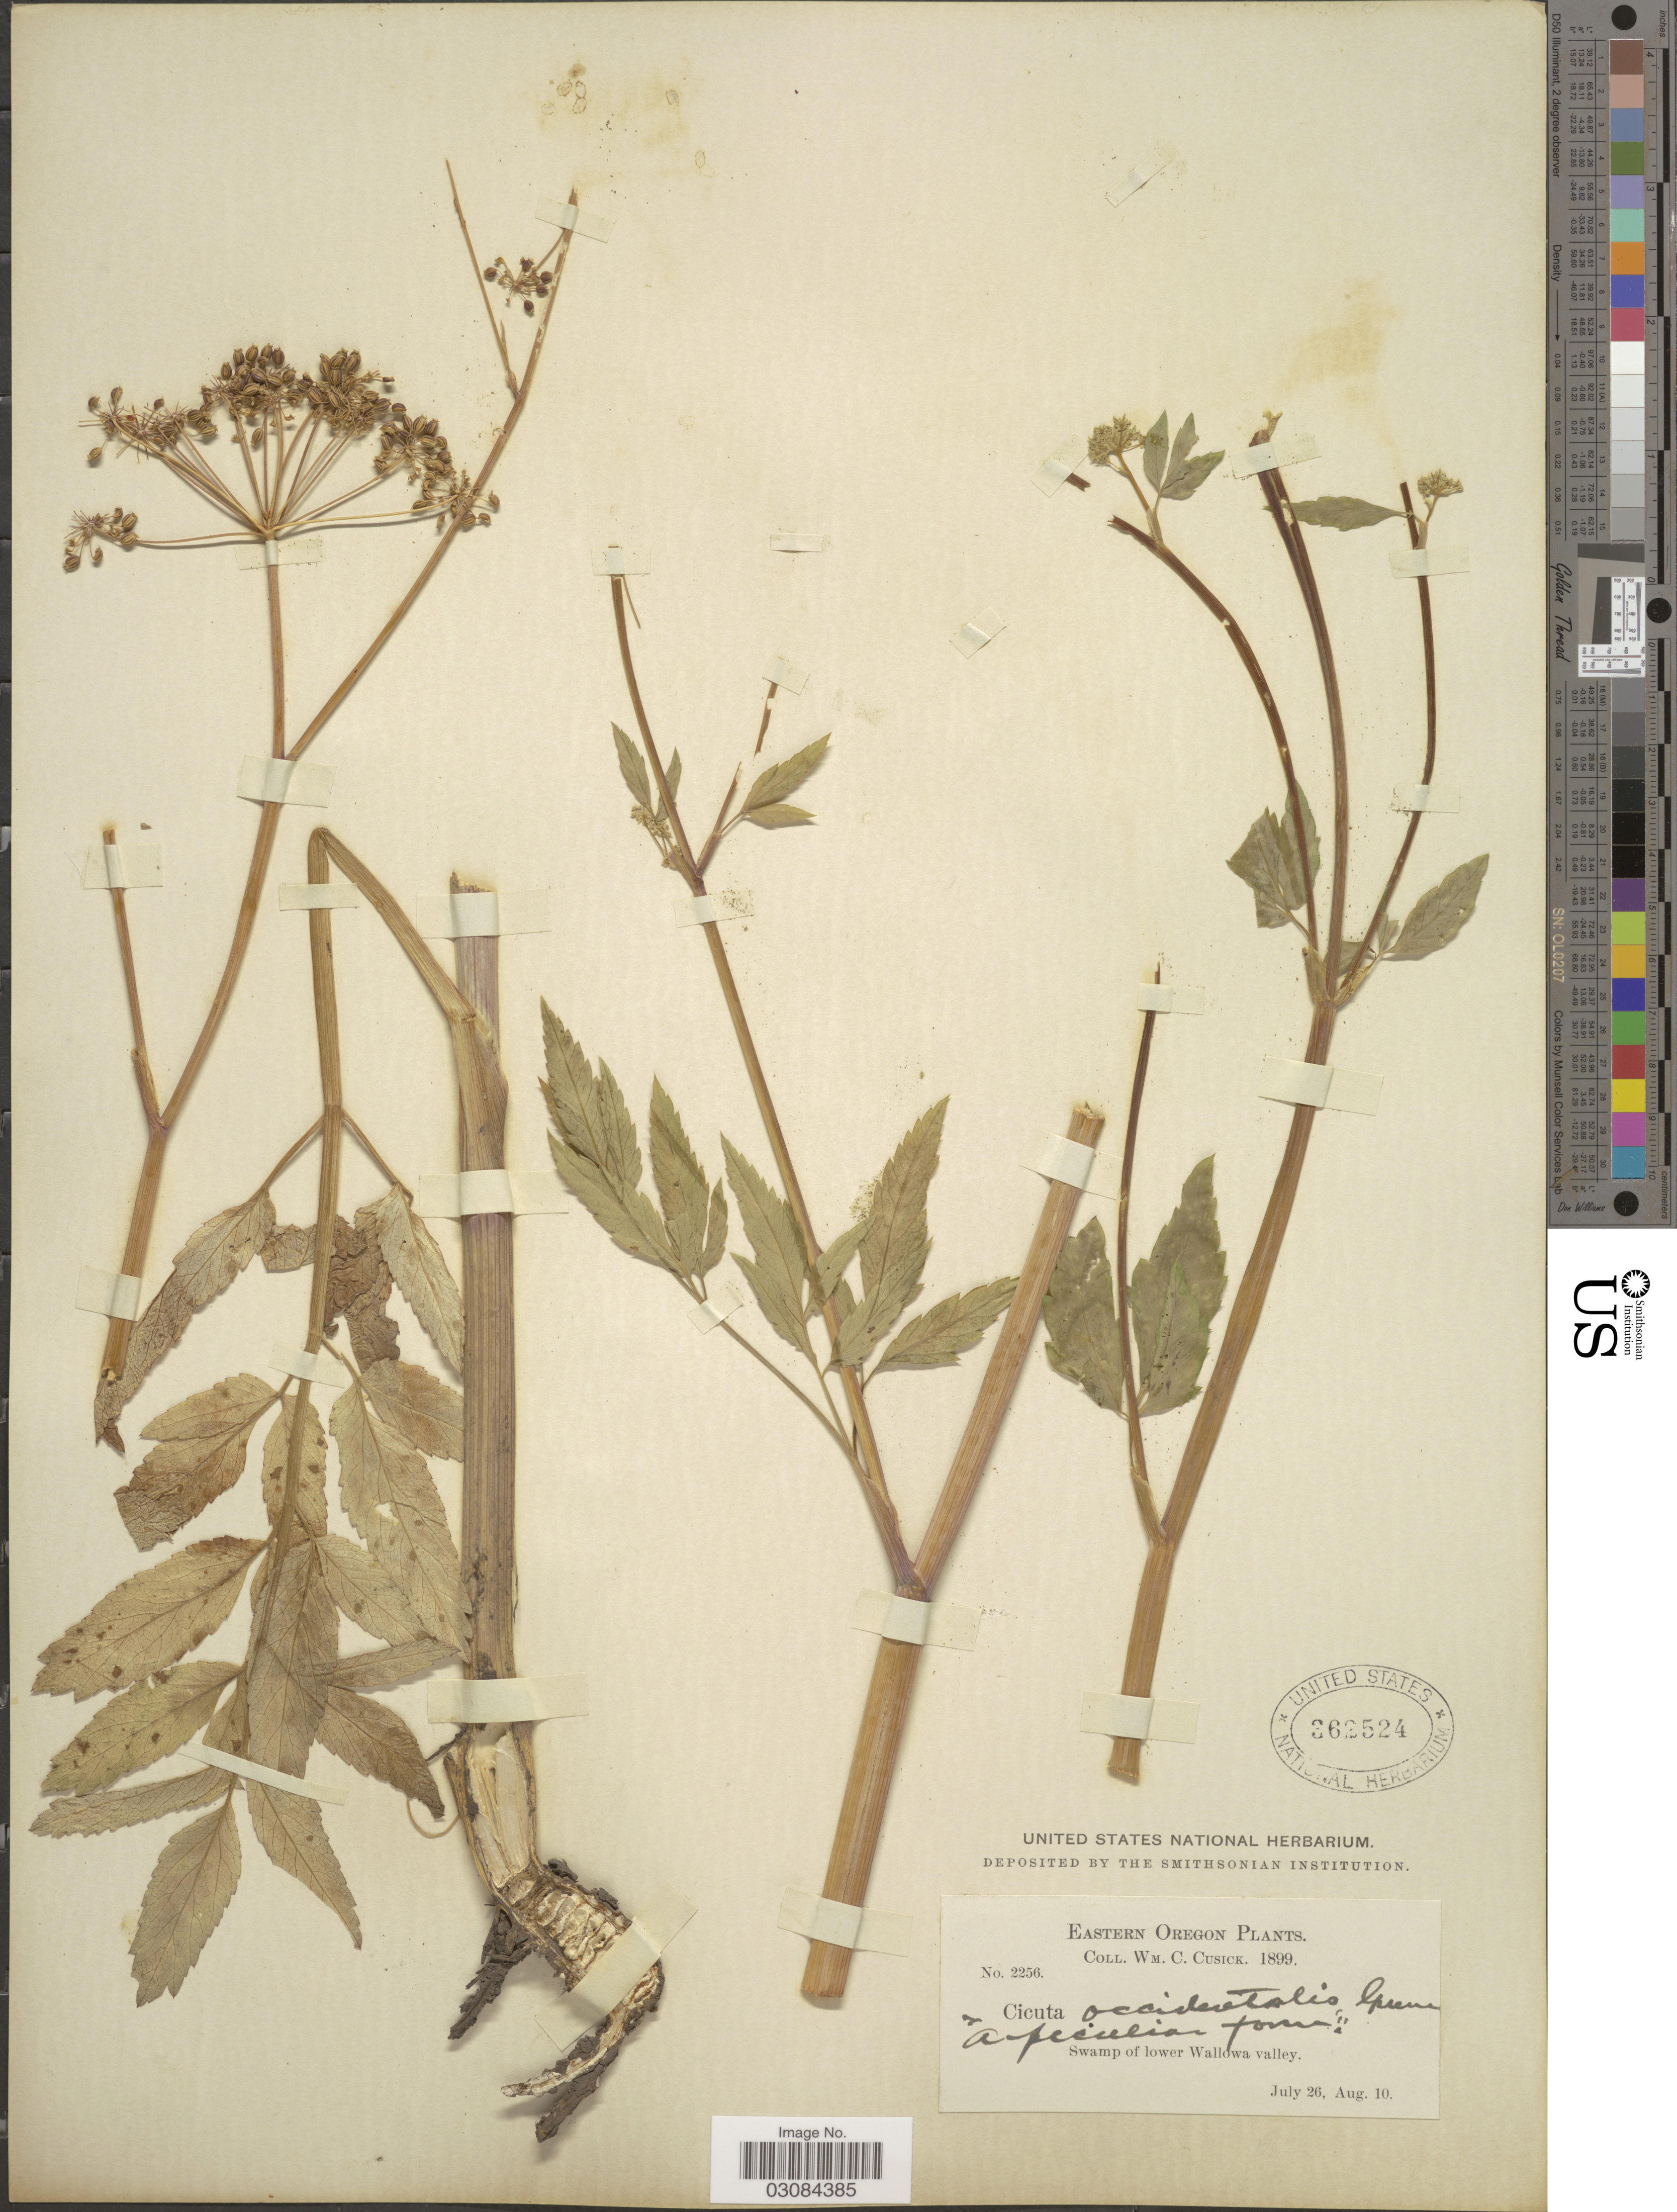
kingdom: Plantae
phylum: Tracheophyta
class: Magnoliopsida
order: Apiales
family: Apiaceae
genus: Cicuta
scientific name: Cicuta douglasii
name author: (DC.) J.M. Coult. & Rose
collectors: W. C. Cusick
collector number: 2256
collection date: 1899-07-26/1899-08-10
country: United States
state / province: Oregon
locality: Eastern Oregon. Swamp of lower Wallowa valley.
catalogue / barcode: US 362524